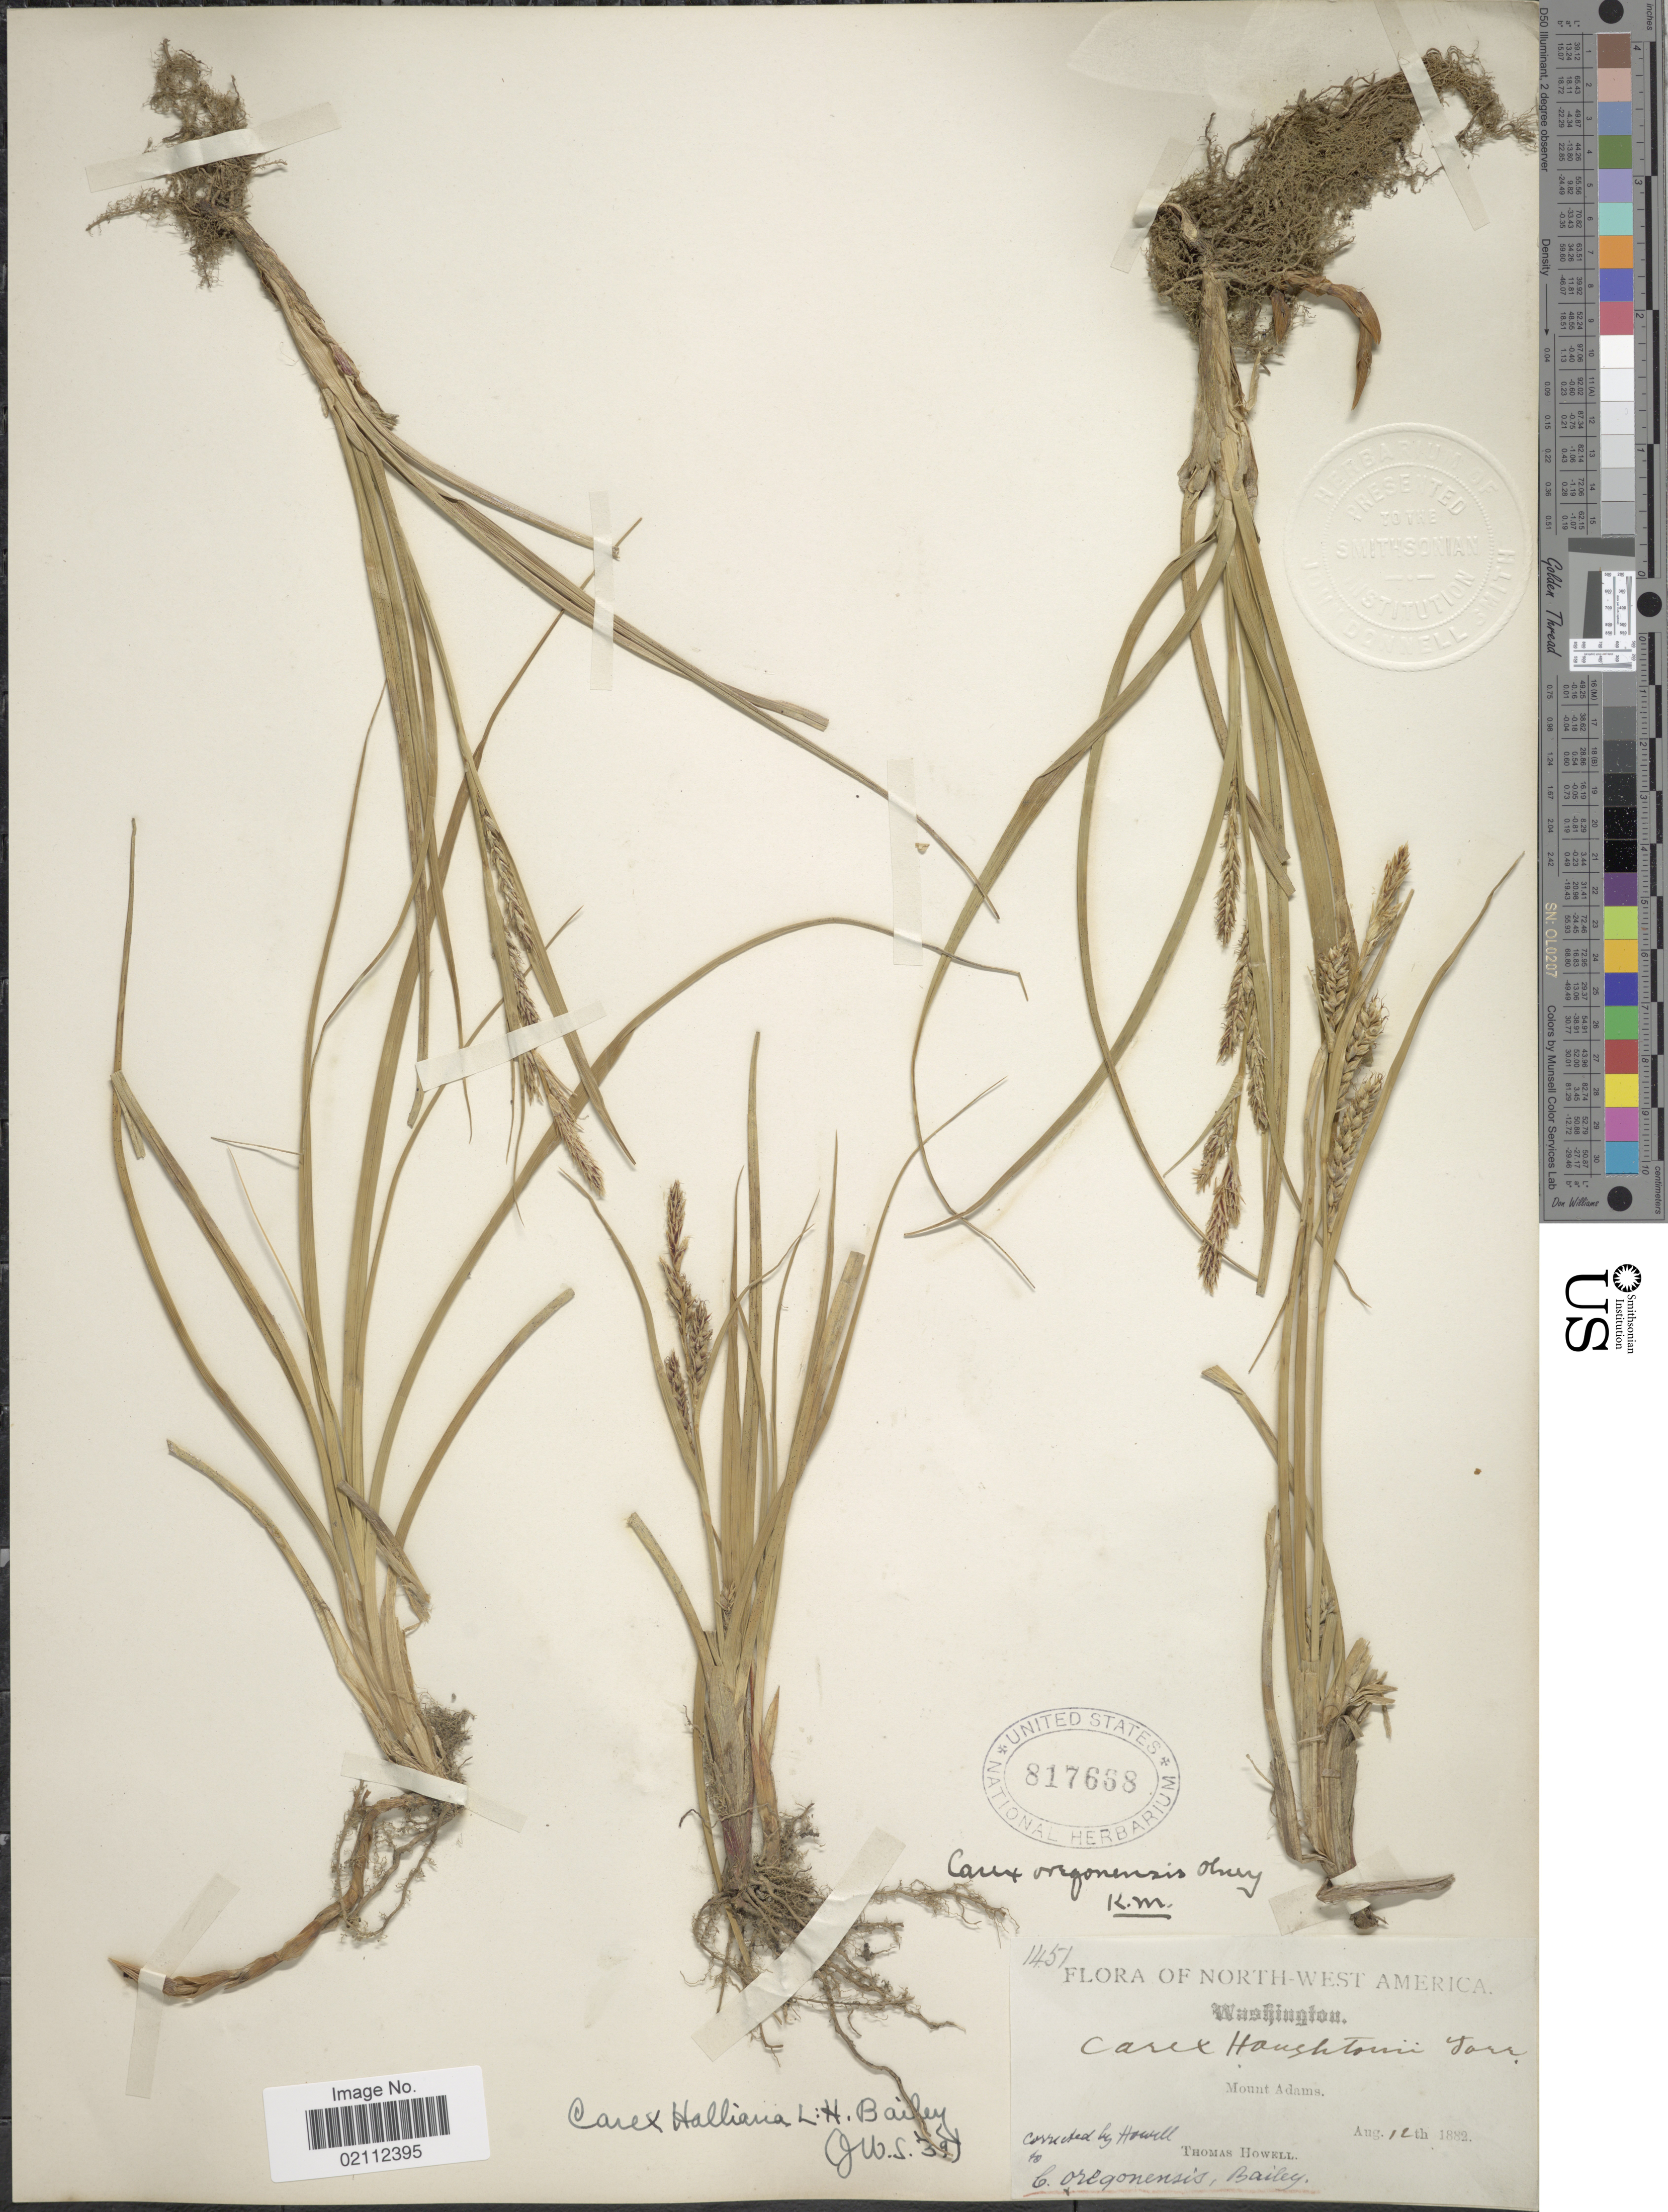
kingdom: Plantae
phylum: Tracheophyta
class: Liliopsida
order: Poales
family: Cyperaceae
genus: Carex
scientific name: Carex halliana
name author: L.H. Bailey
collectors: T. Howell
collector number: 1451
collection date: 1882-08-12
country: United States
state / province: Washington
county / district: Yakima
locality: Mount Adams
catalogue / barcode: US 817668